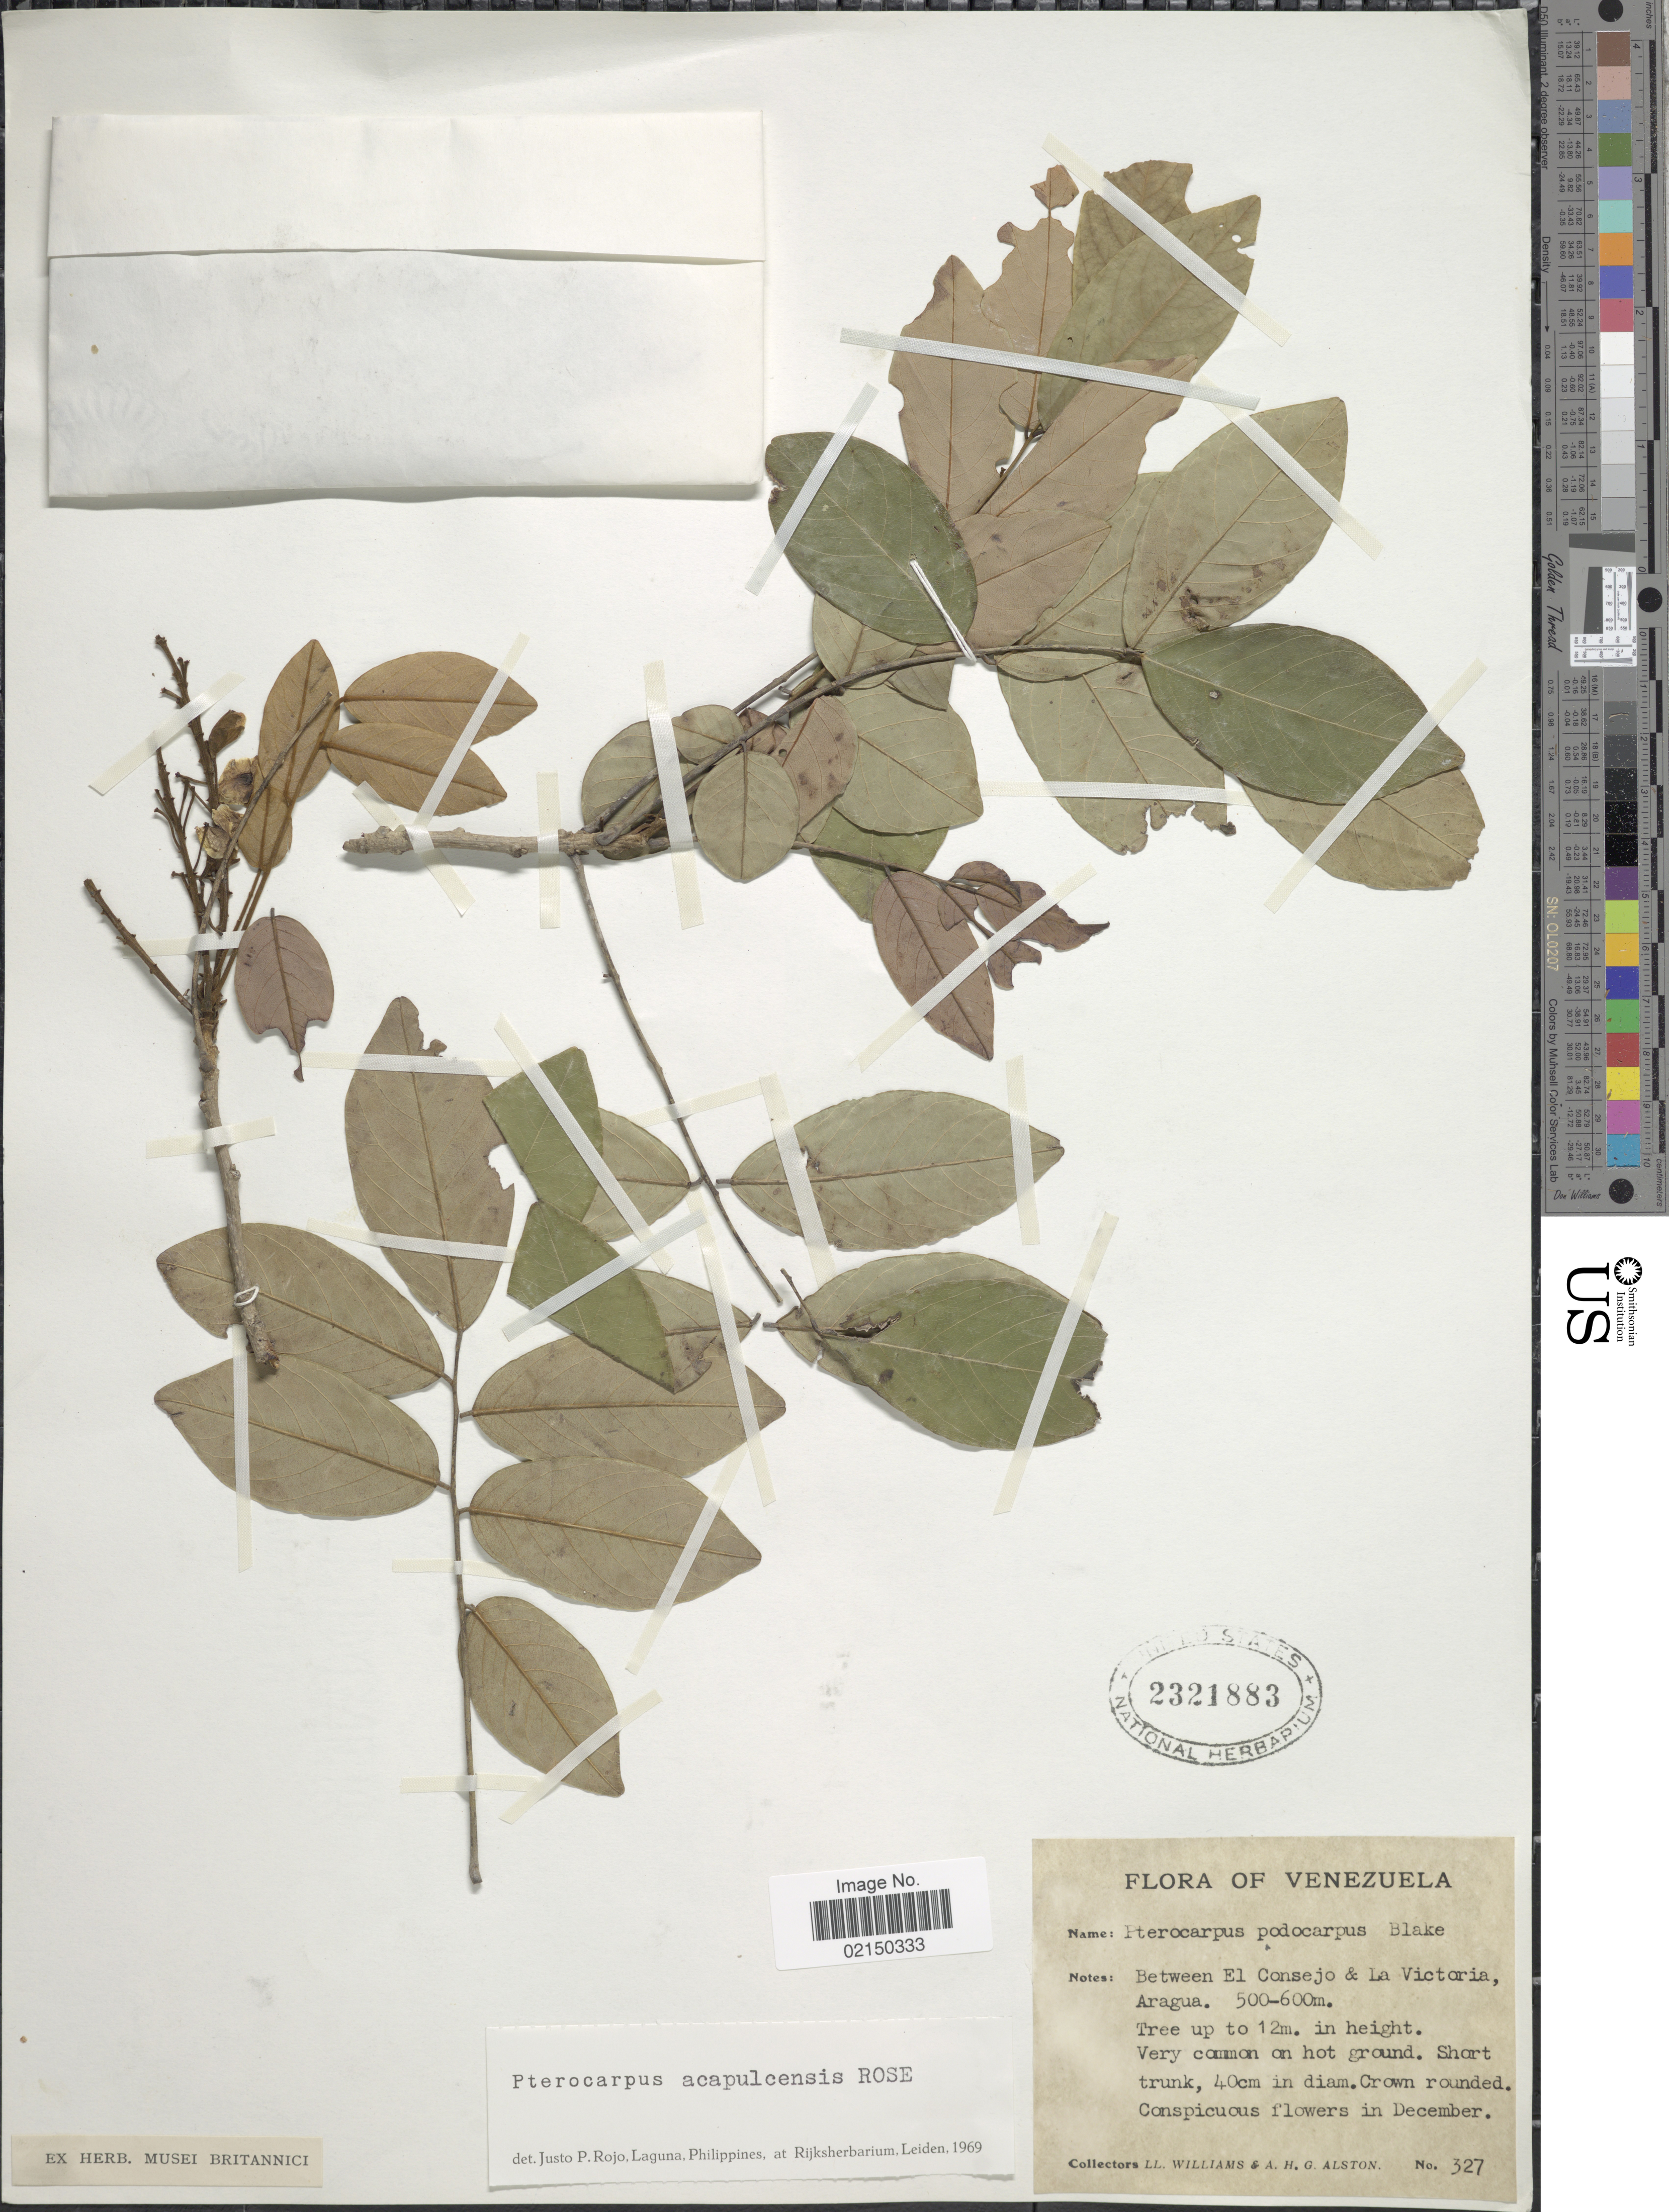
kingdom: Plantae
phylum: Tracheophyta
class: Magnoliopsida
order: Fabales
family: Fabaceae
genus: Pterocarpus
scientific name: Pterocarpus acapulcensis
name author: Rose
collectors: Ll. Williams & A. H. Alston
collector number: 327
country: Venezuela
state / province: Aragua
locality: Between El Sonseja & La Victoria, Aragua.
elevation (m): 500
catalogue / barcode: US 2321883